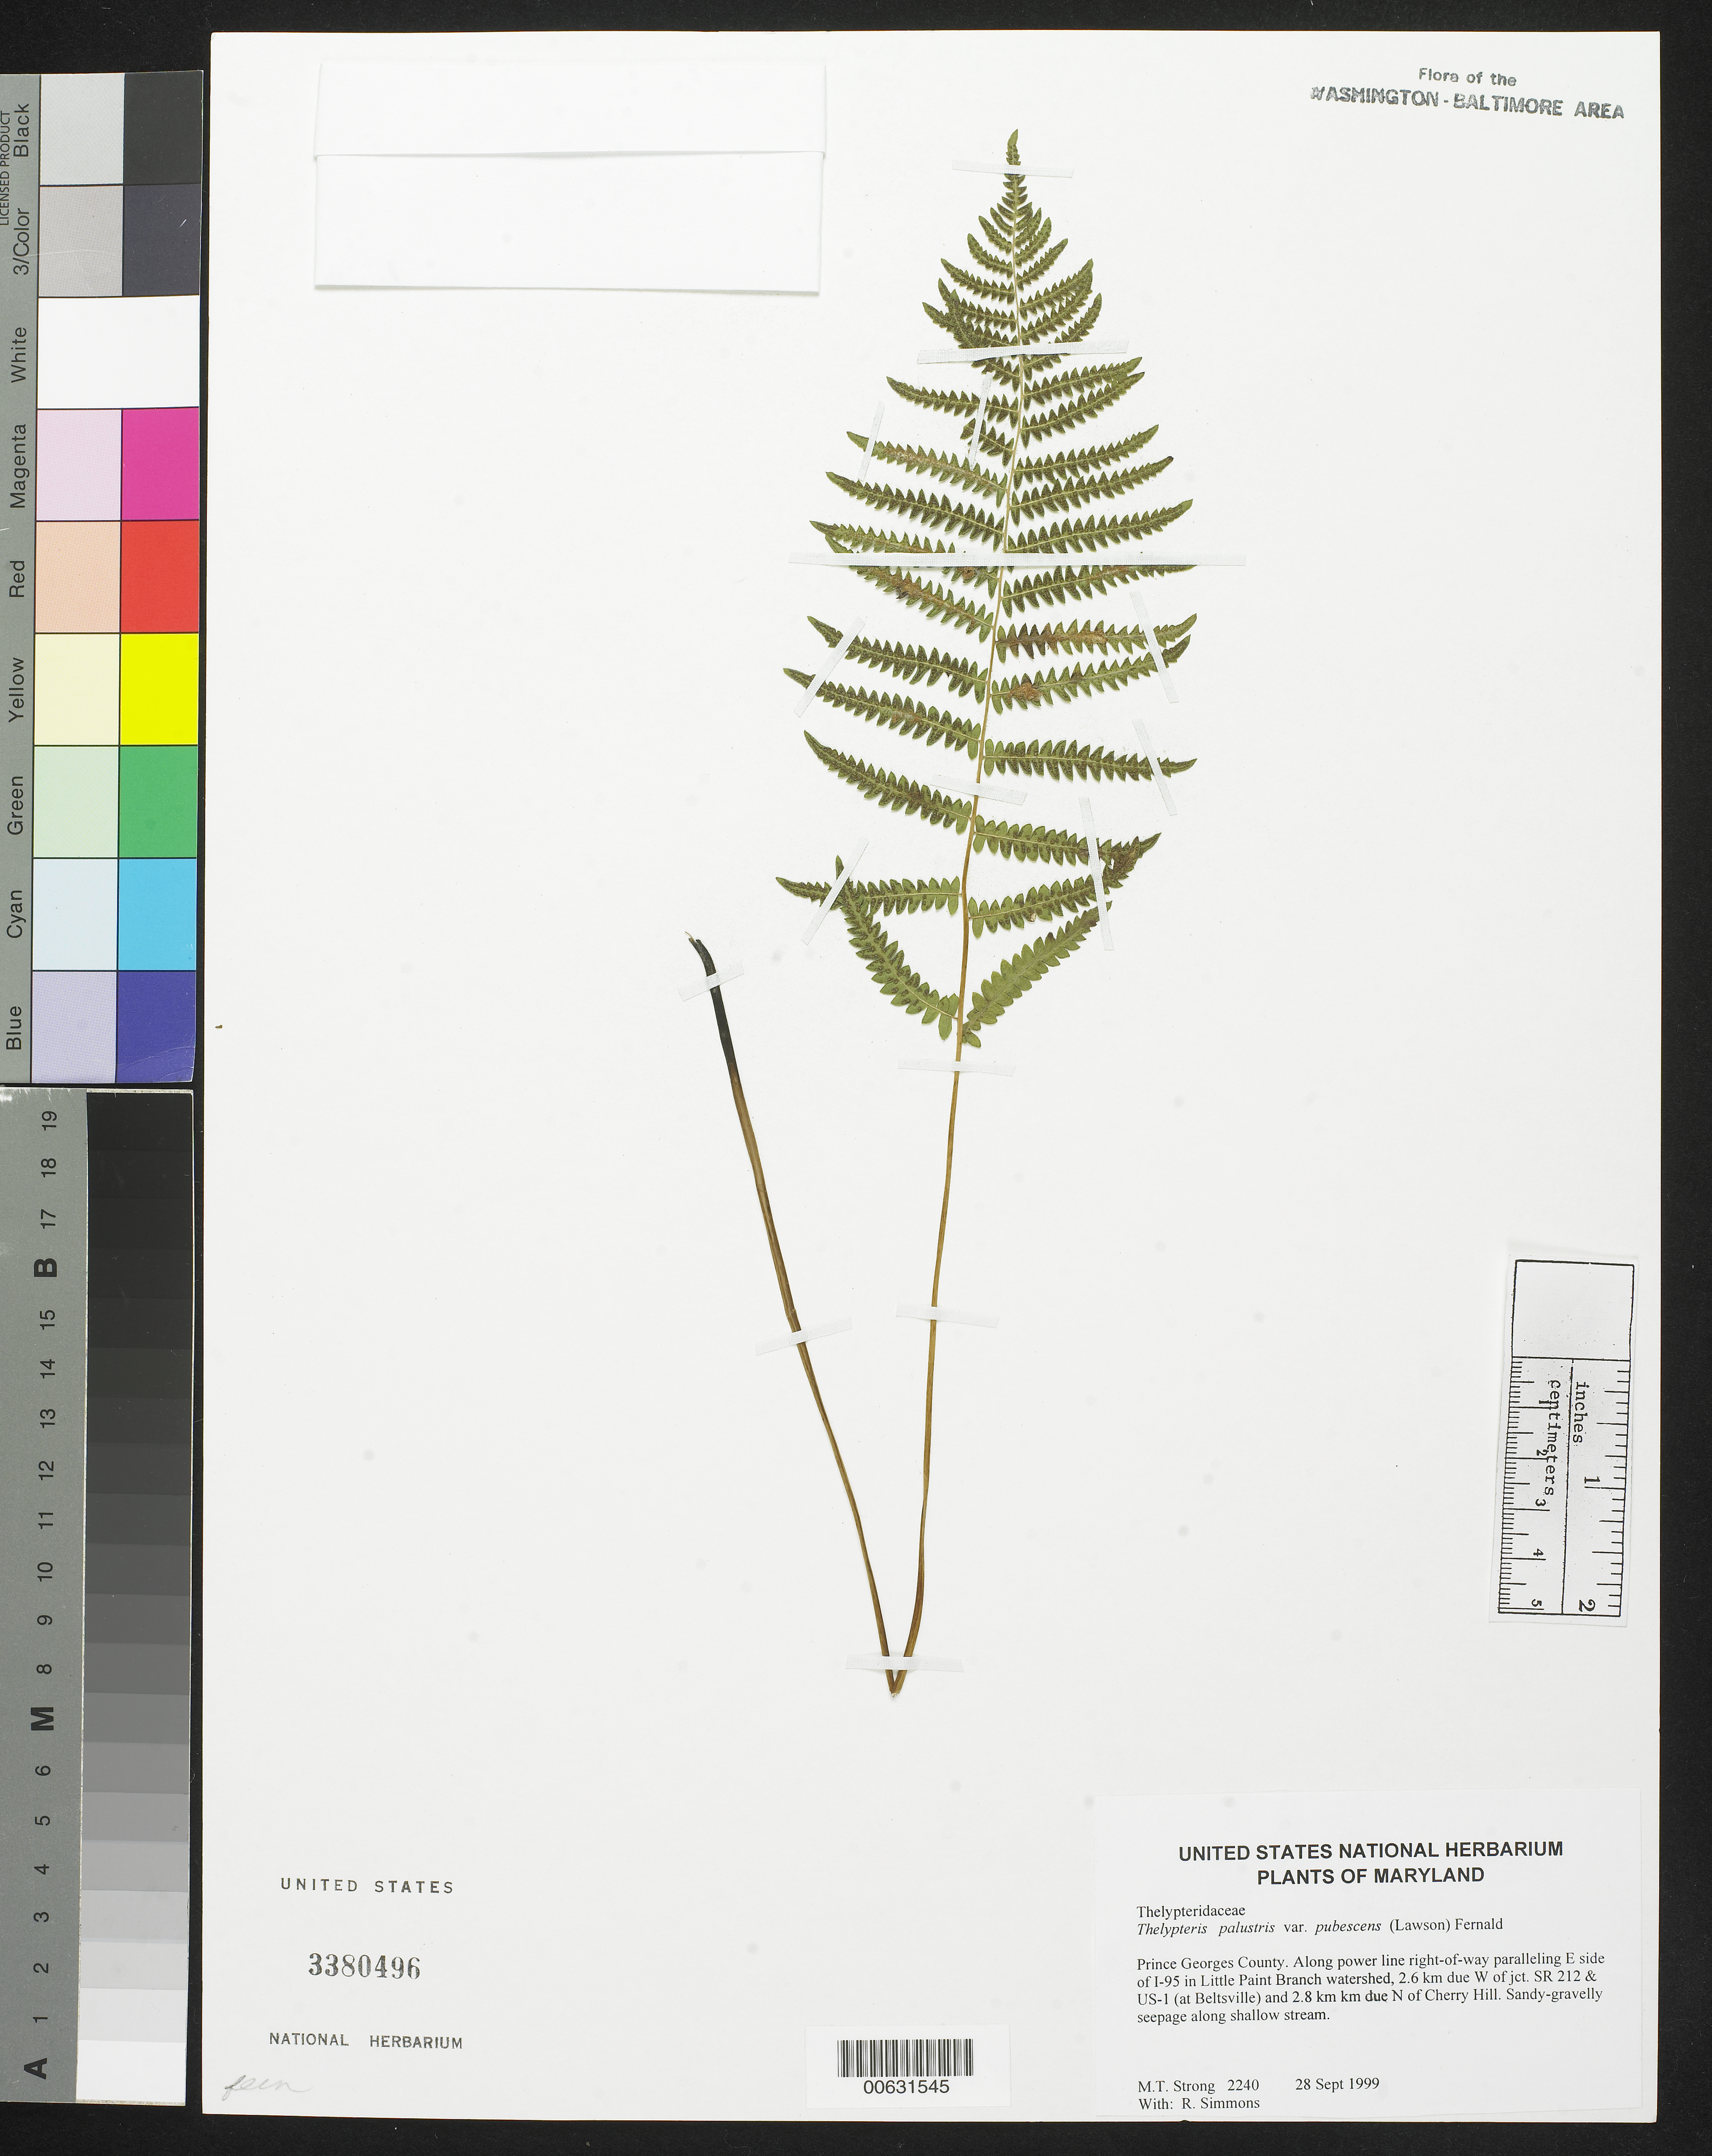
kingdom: Plantae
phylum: Tracheophyta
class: Polypodiopsida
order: Polypodiales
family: Thelypteridaceae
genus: Thelypteris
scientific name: Thelypteris palustris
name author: (Salisb.) Schott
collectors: M. T. Strong & R. Simmons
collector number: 2240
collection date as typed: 28 Sep 1999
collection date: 1999-09-28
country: United States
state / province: Maryland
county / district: Prince George's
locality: Along power line right-of-way paralleling E side of I-95 in Little Paint Branch watershed, 2.6 km due W of jct. SR 212 & US-1 (at Beltsville) and 2.8 km km due N of Cherry Hill.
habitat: Sandy-gravelly seepage along shallow stream.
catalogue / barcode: US 3380496